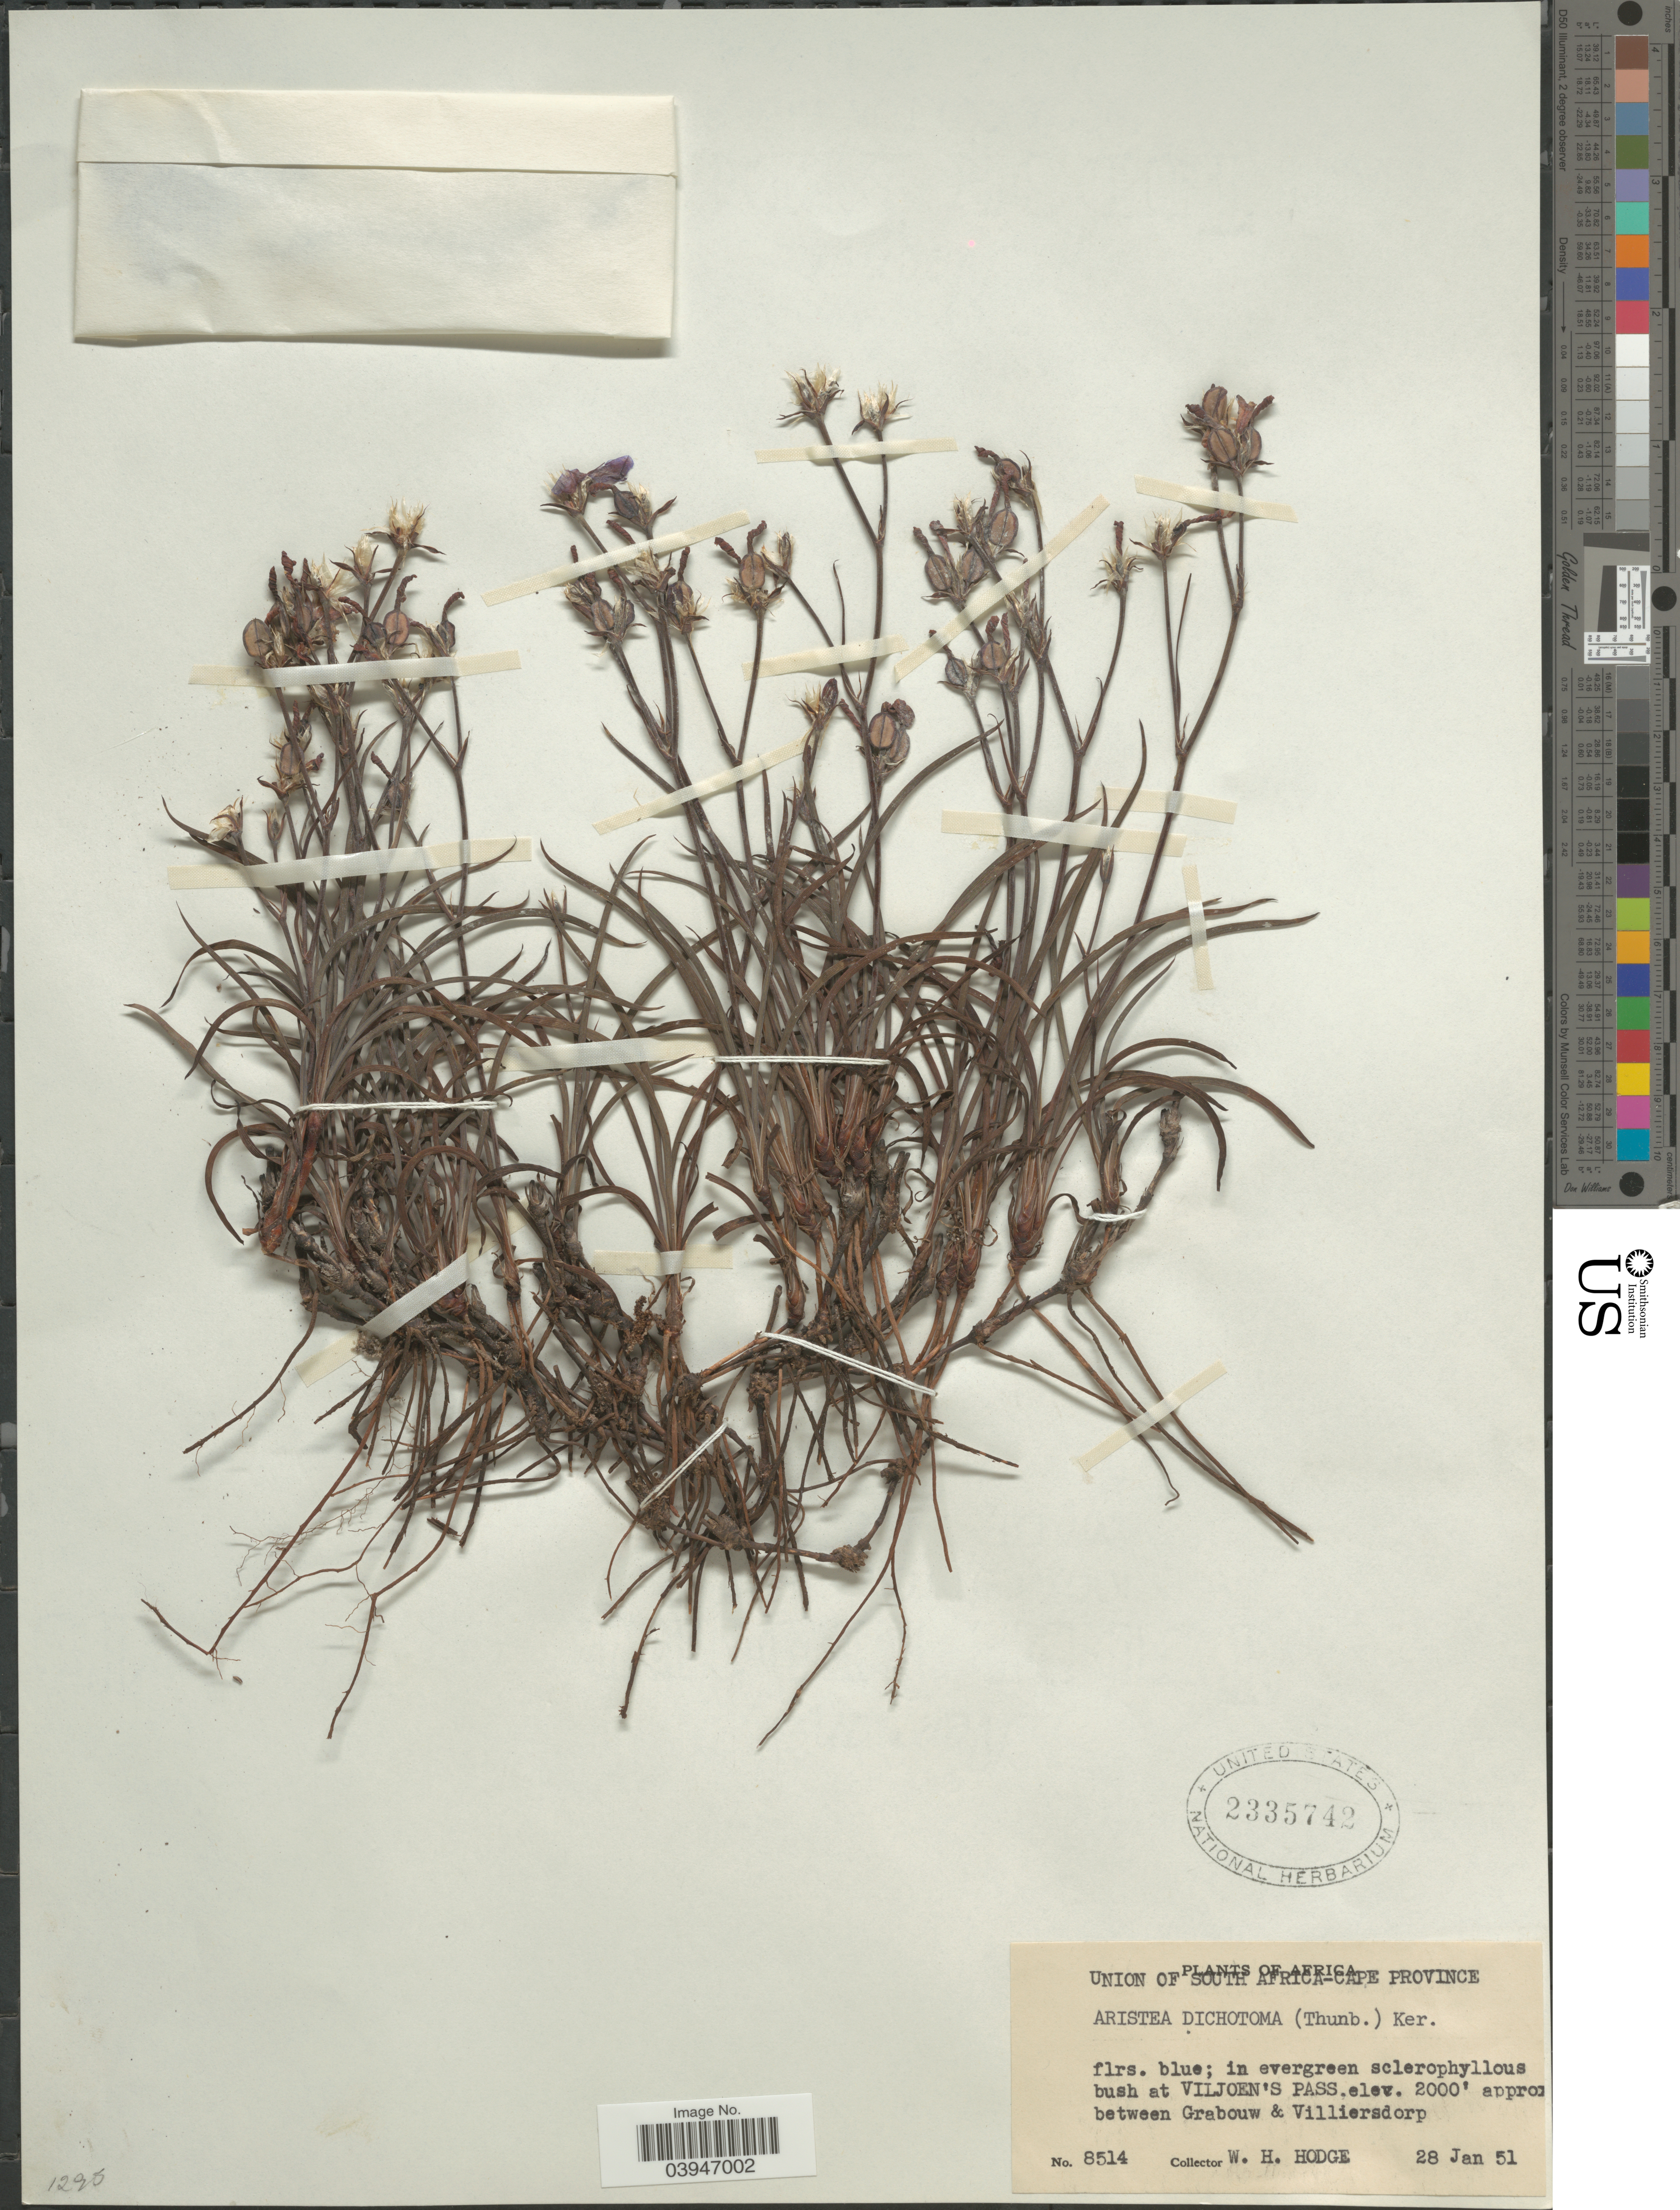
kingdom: Plantae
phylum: Tracheophyta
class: Liliopsida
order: Asparagales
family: Iridaceae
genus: Aristea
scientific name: Aristea dichotoma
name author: (Thunb.) Ker Gawl.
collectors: W. Hodge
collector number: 8514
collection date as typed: Transcribed d/m/y: 28/1/51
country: South Africa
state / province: Western Cape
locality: Union of South Africa-Cape Province. At Viljoen's Pass between Grabouw & Villiersdorp.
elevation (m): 610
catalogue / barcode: US 2335742